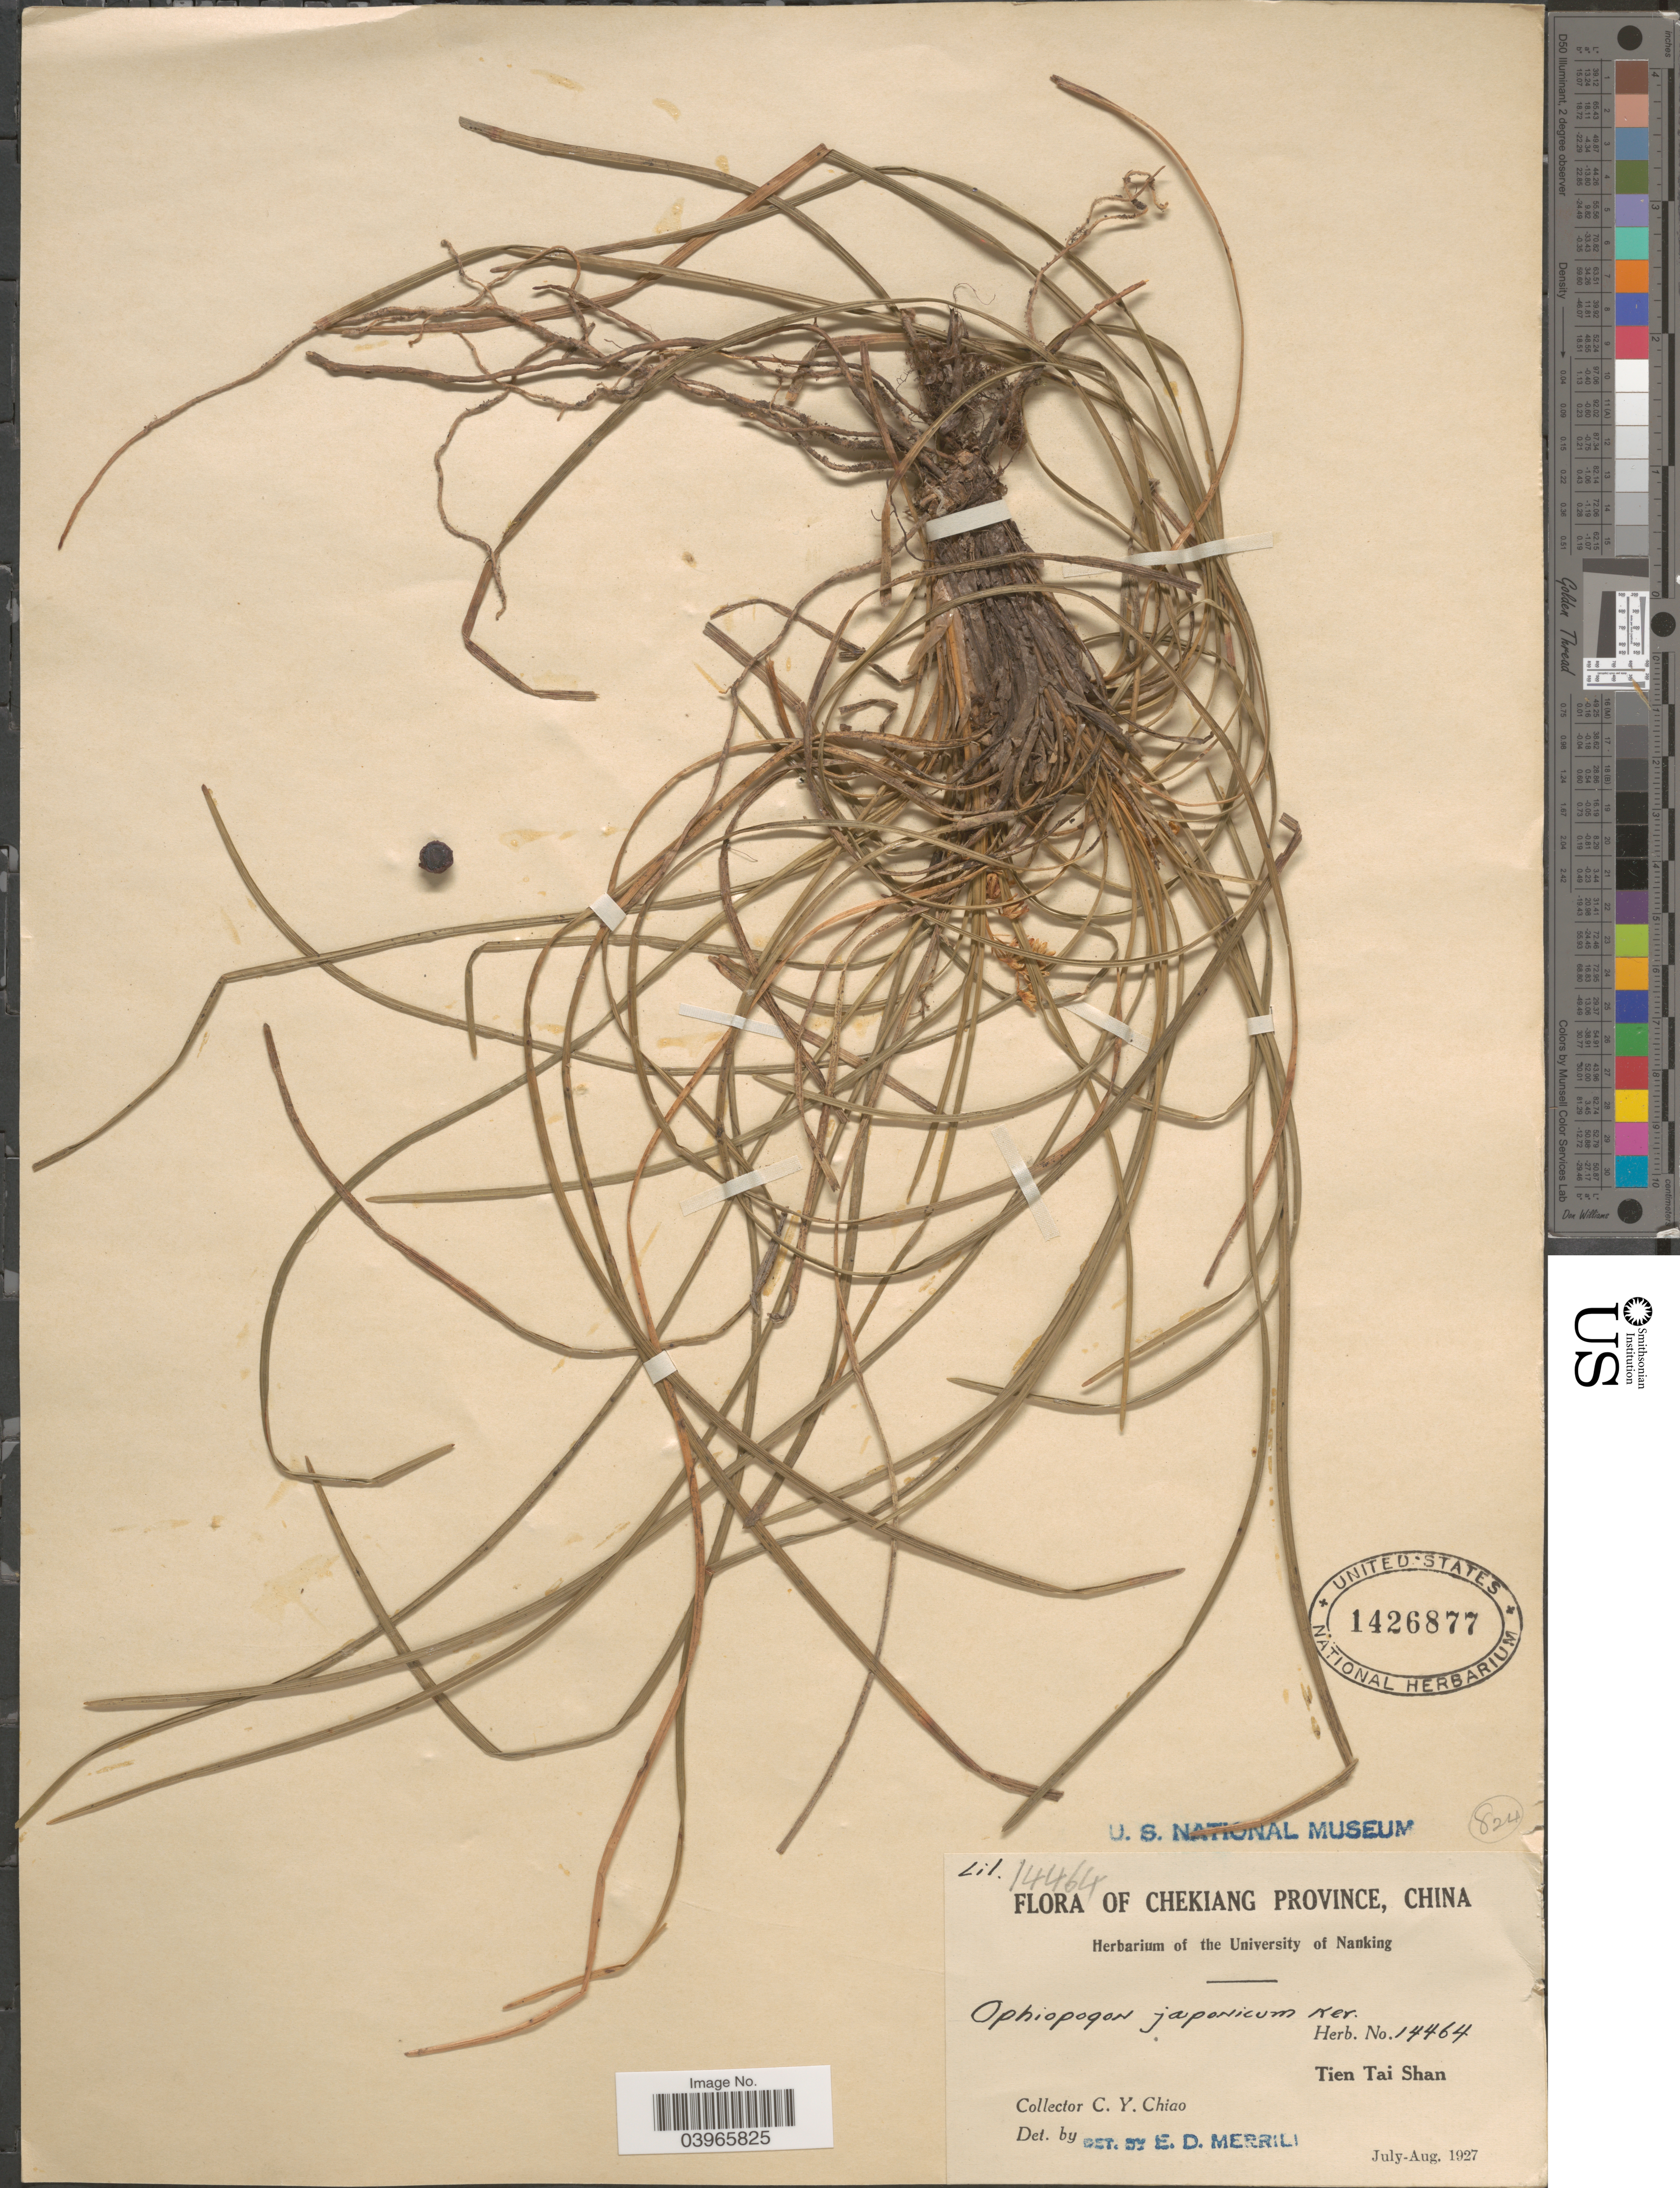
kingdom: Plantae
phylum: Tracheophyta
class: Liliopsida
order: Asparagales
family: Asparagaceae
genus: Ophiopogon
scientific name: Ophiopogon japonicus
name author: (L. f.) Ker Gawl.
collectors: C. Y. Chiao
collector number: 14464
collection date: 1927-07/1927-08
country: China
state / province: Zhejiang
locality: Chekiang Province. Tien Tai Shan.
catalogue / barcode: US 1426877